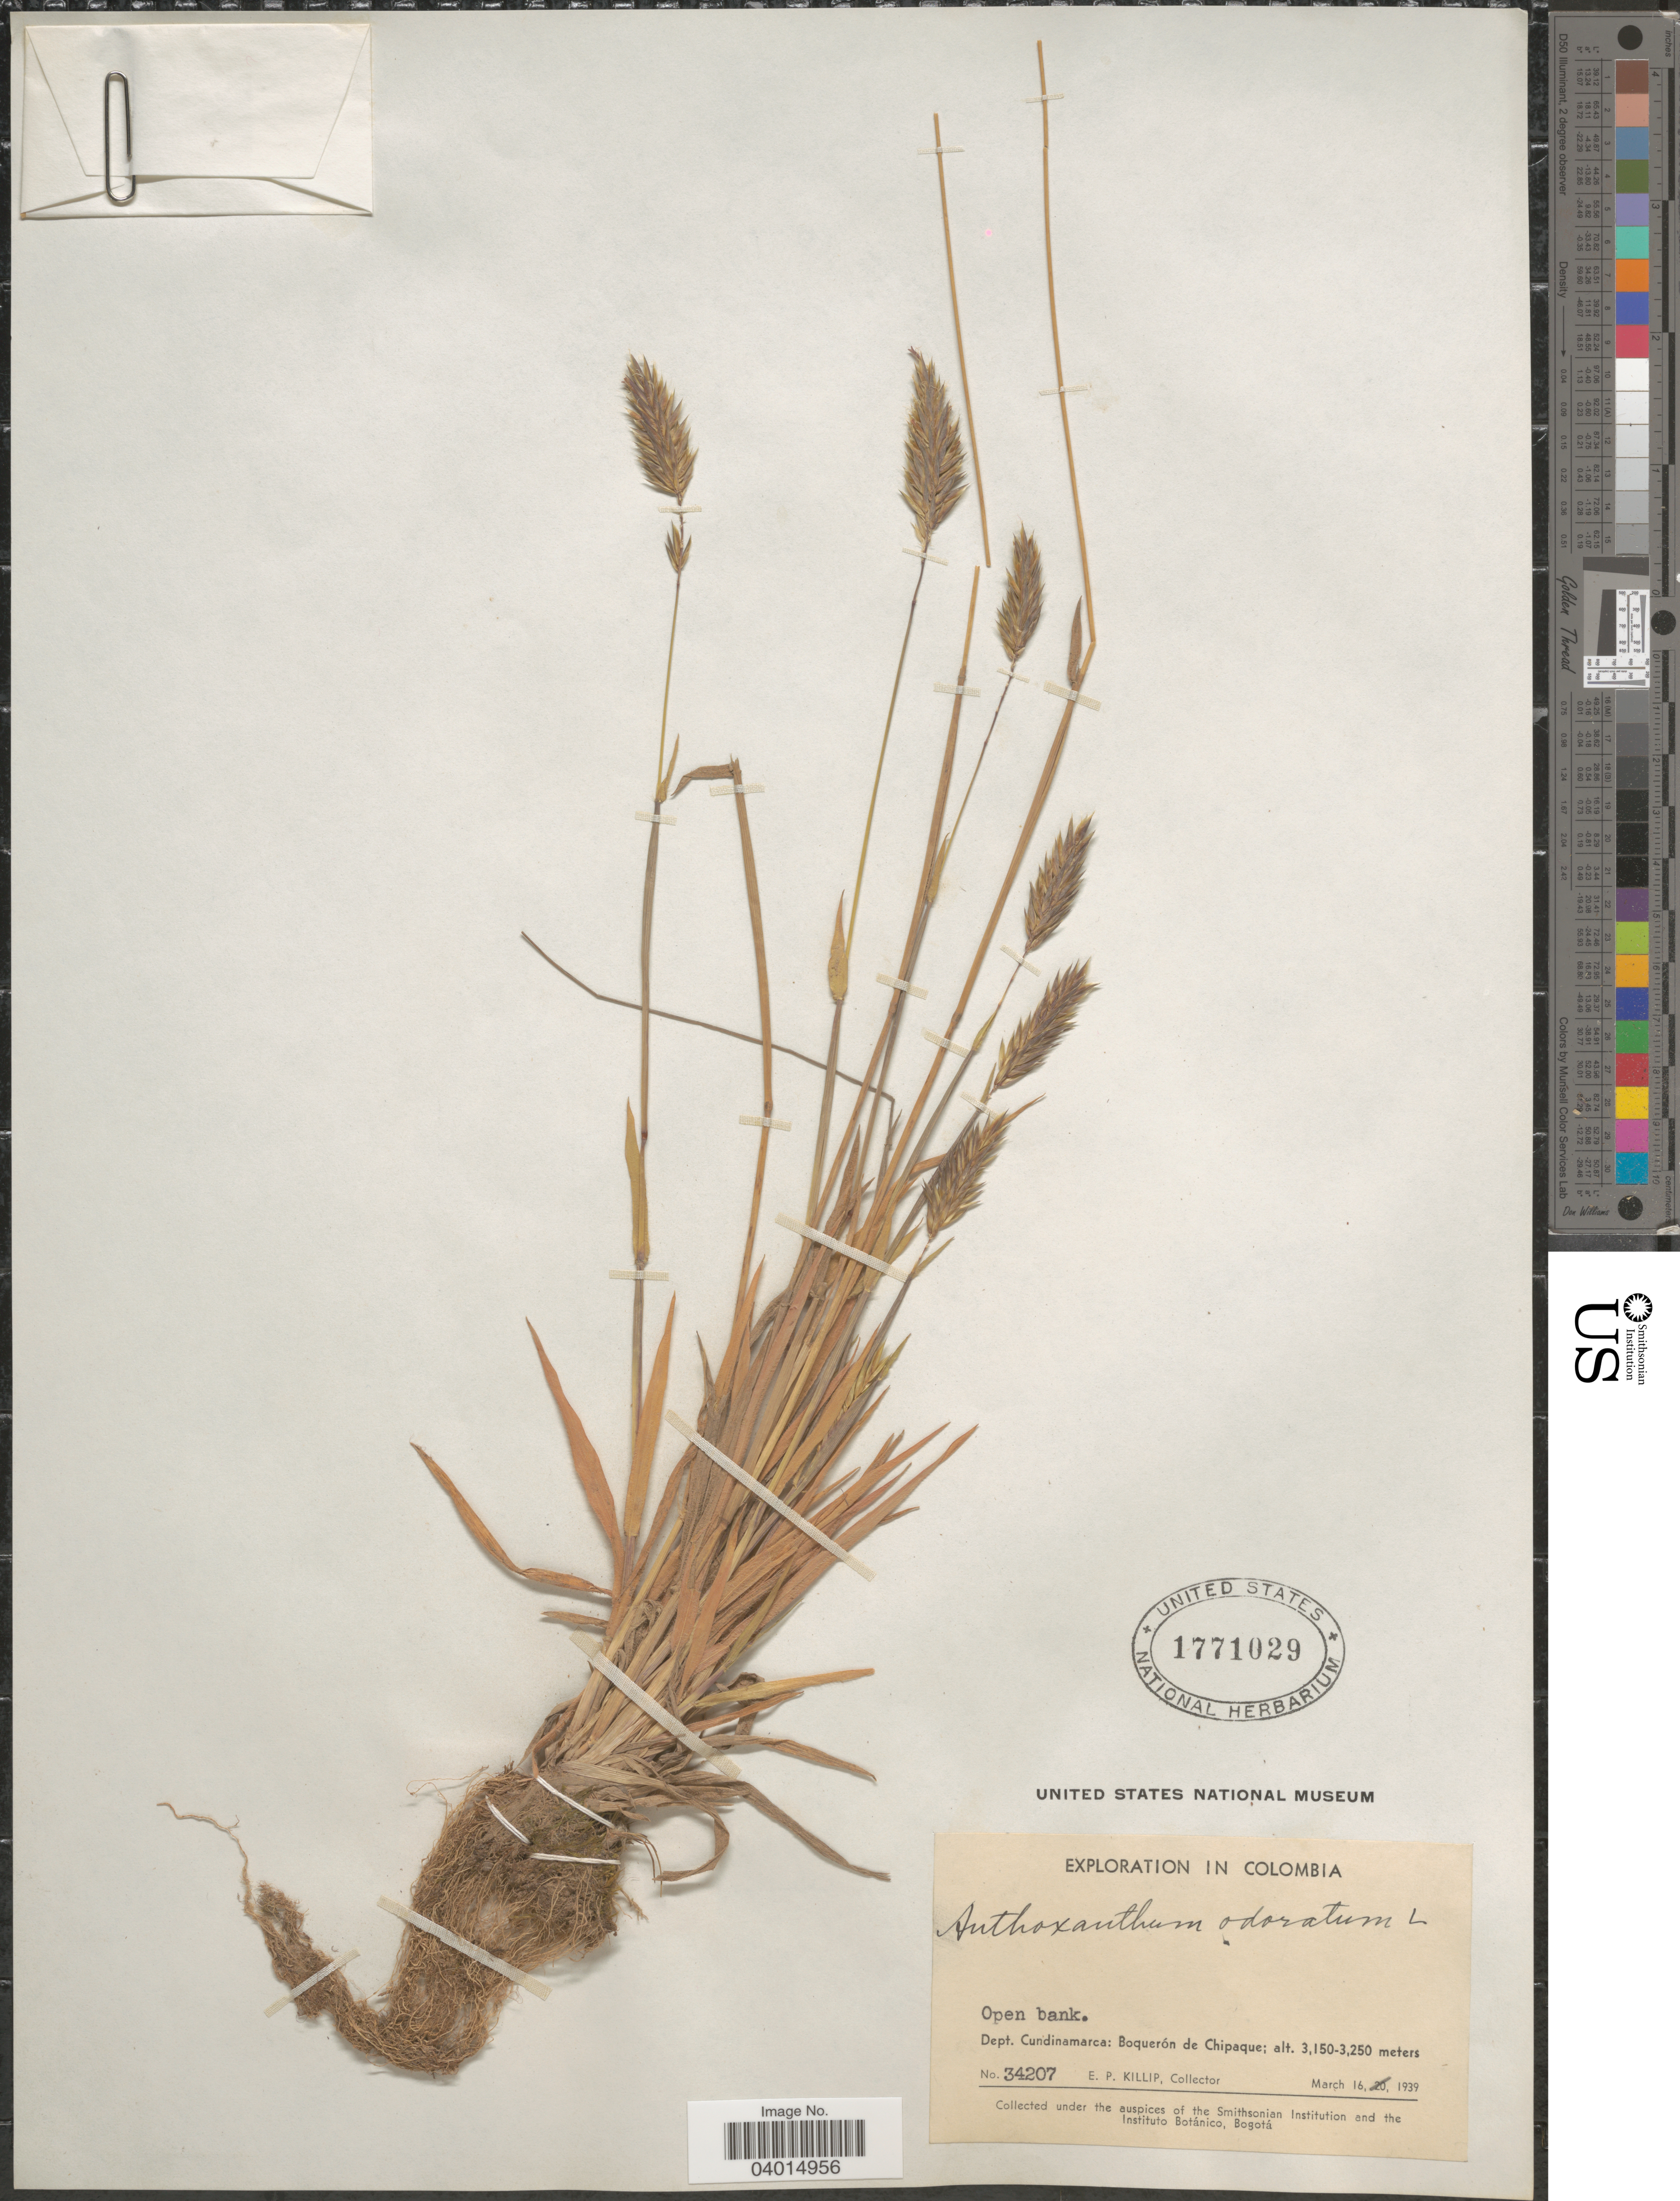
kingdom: Plantae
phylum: Tracheophyta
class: Liliopsida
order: Poales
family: Poaceae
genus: Anthoxanthum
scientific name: Anthoxanthum odoratum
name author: L.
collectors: E. P. Killip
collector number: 34207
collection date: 1939-03-16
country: Colombia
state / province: Cundinamarca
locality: Dept. Cundinamarca: Boquerón de Chipaque.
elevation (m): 3150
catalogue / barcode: US 1771029